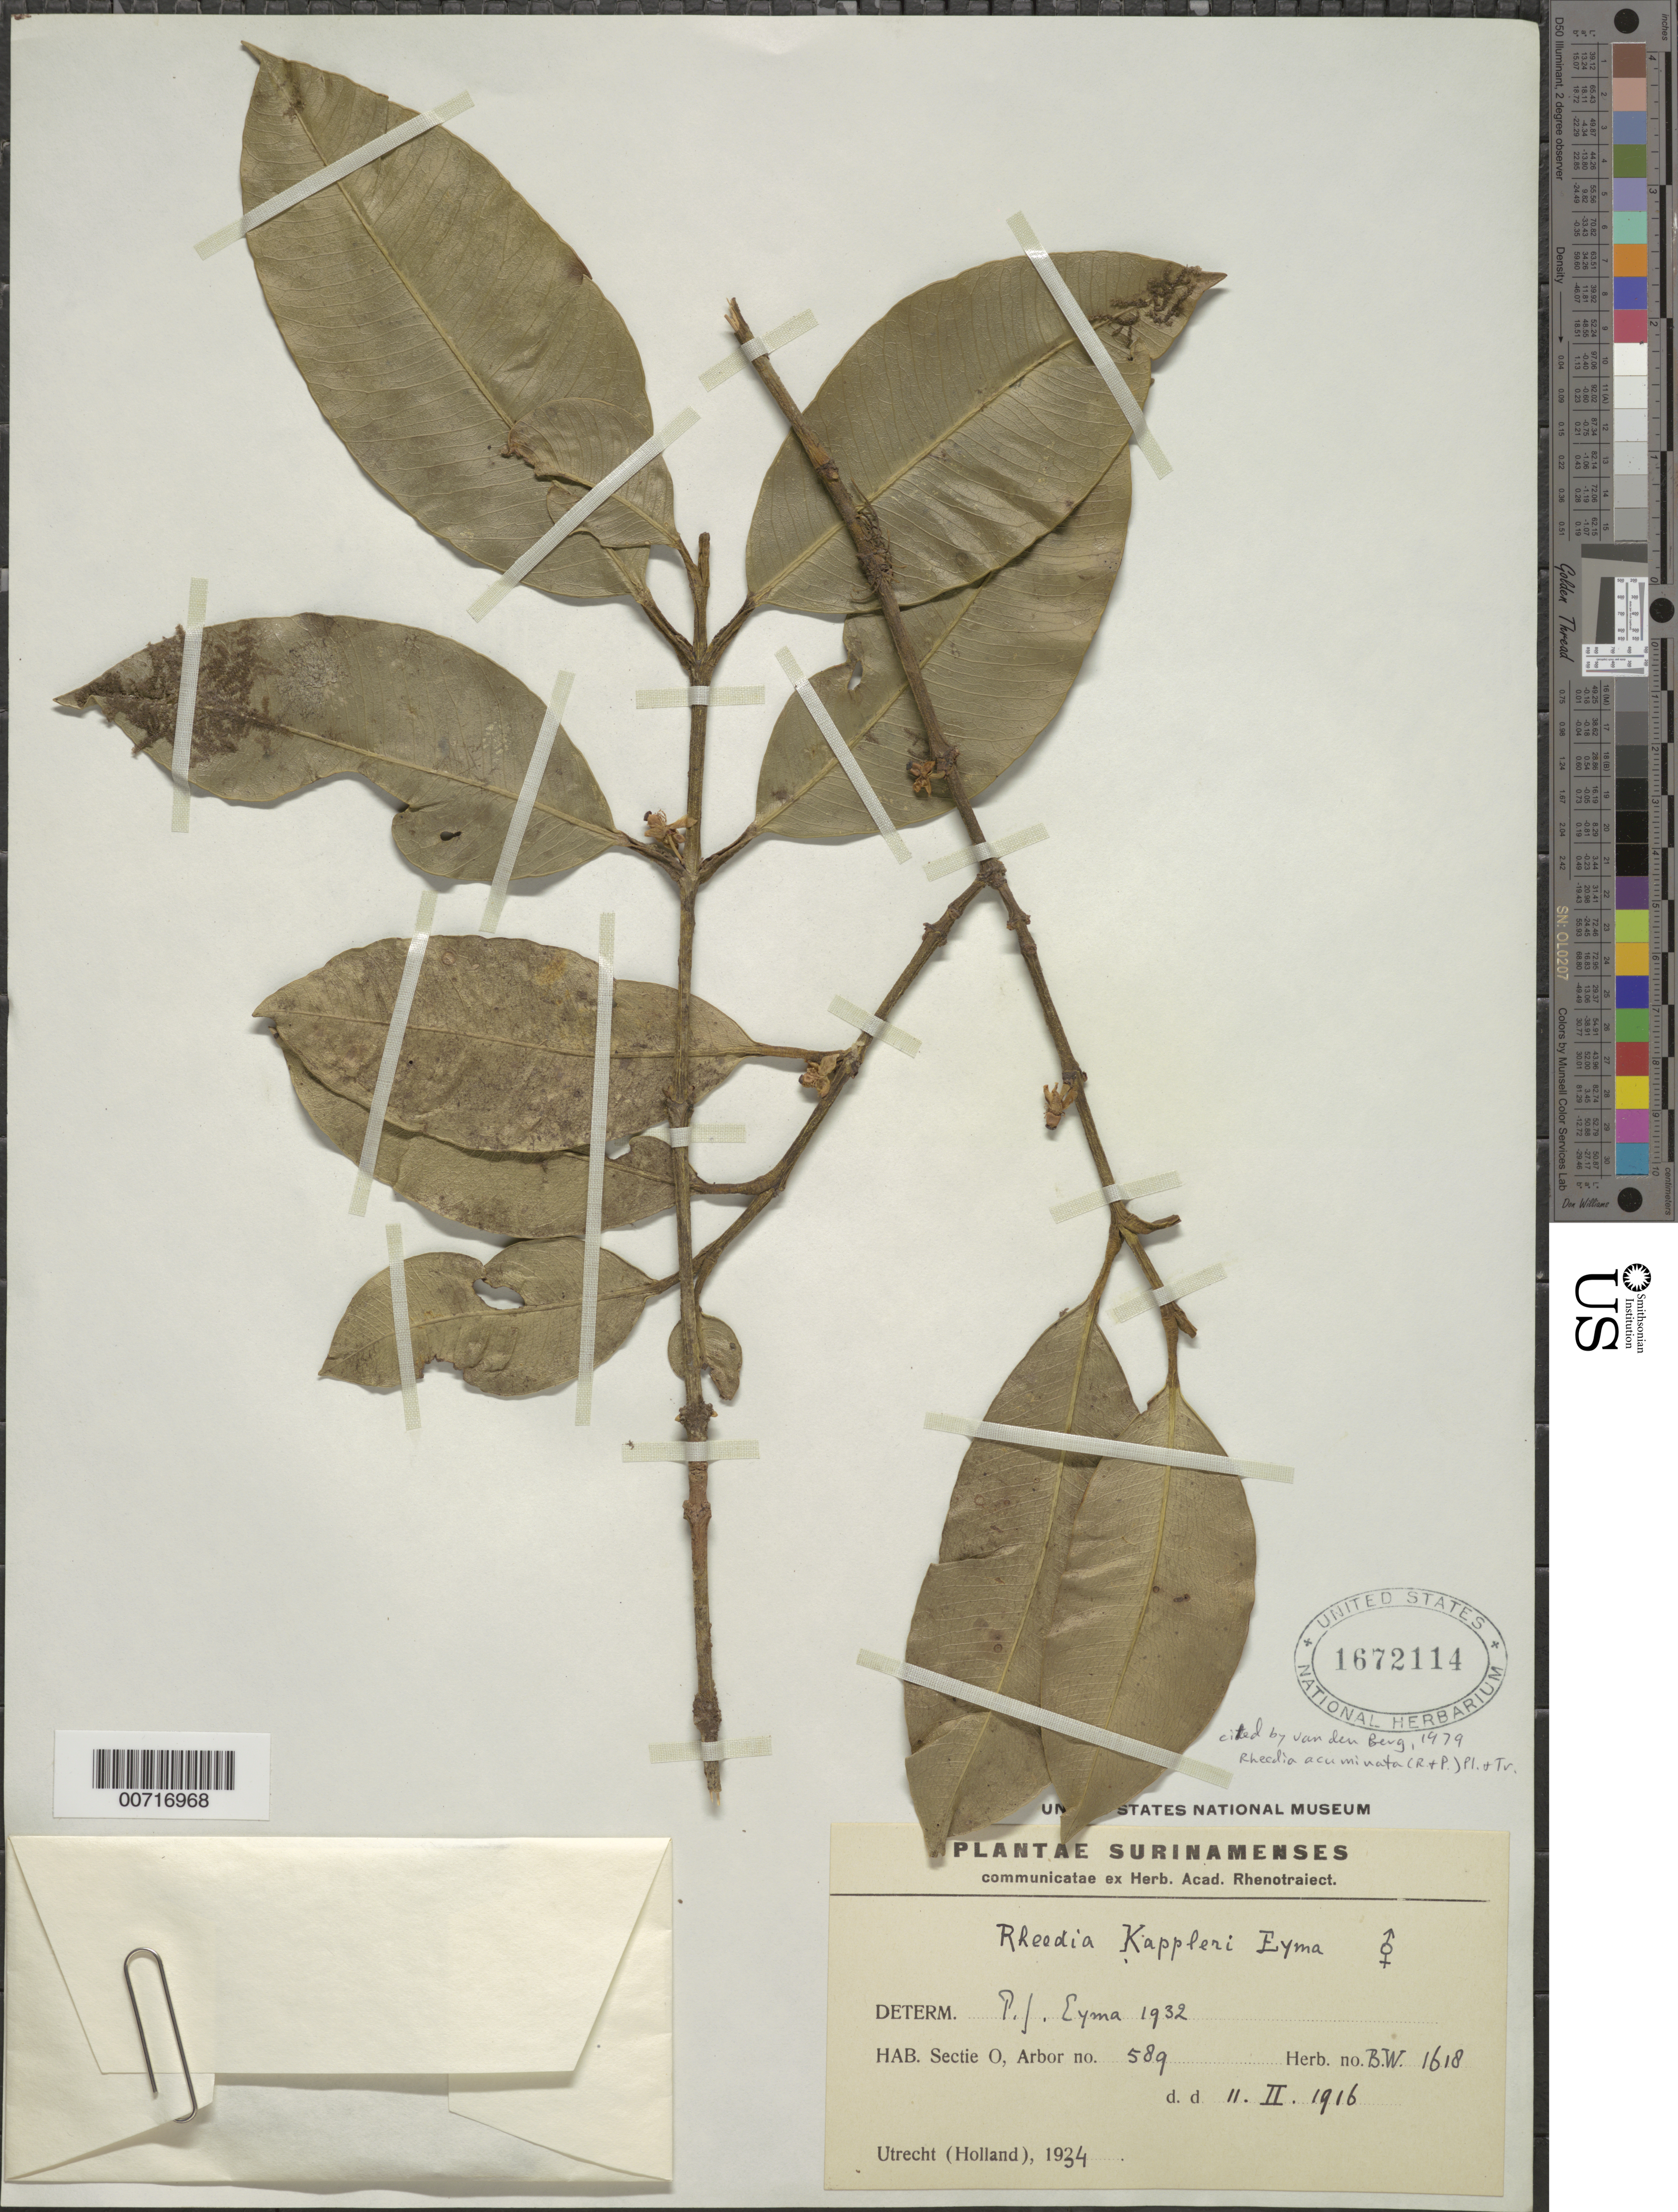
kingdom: Plantae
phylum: Tracheophyta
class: Magnoliopsida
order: Malpighiales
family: Clusiaceae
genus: Garcinia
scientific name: Garcinia madruno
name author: (Kunth) Hammel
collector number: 1618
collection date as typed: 11-Feb-16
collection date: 1916-02-11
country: Suriname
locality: Sectie O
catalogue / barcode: US 1672114